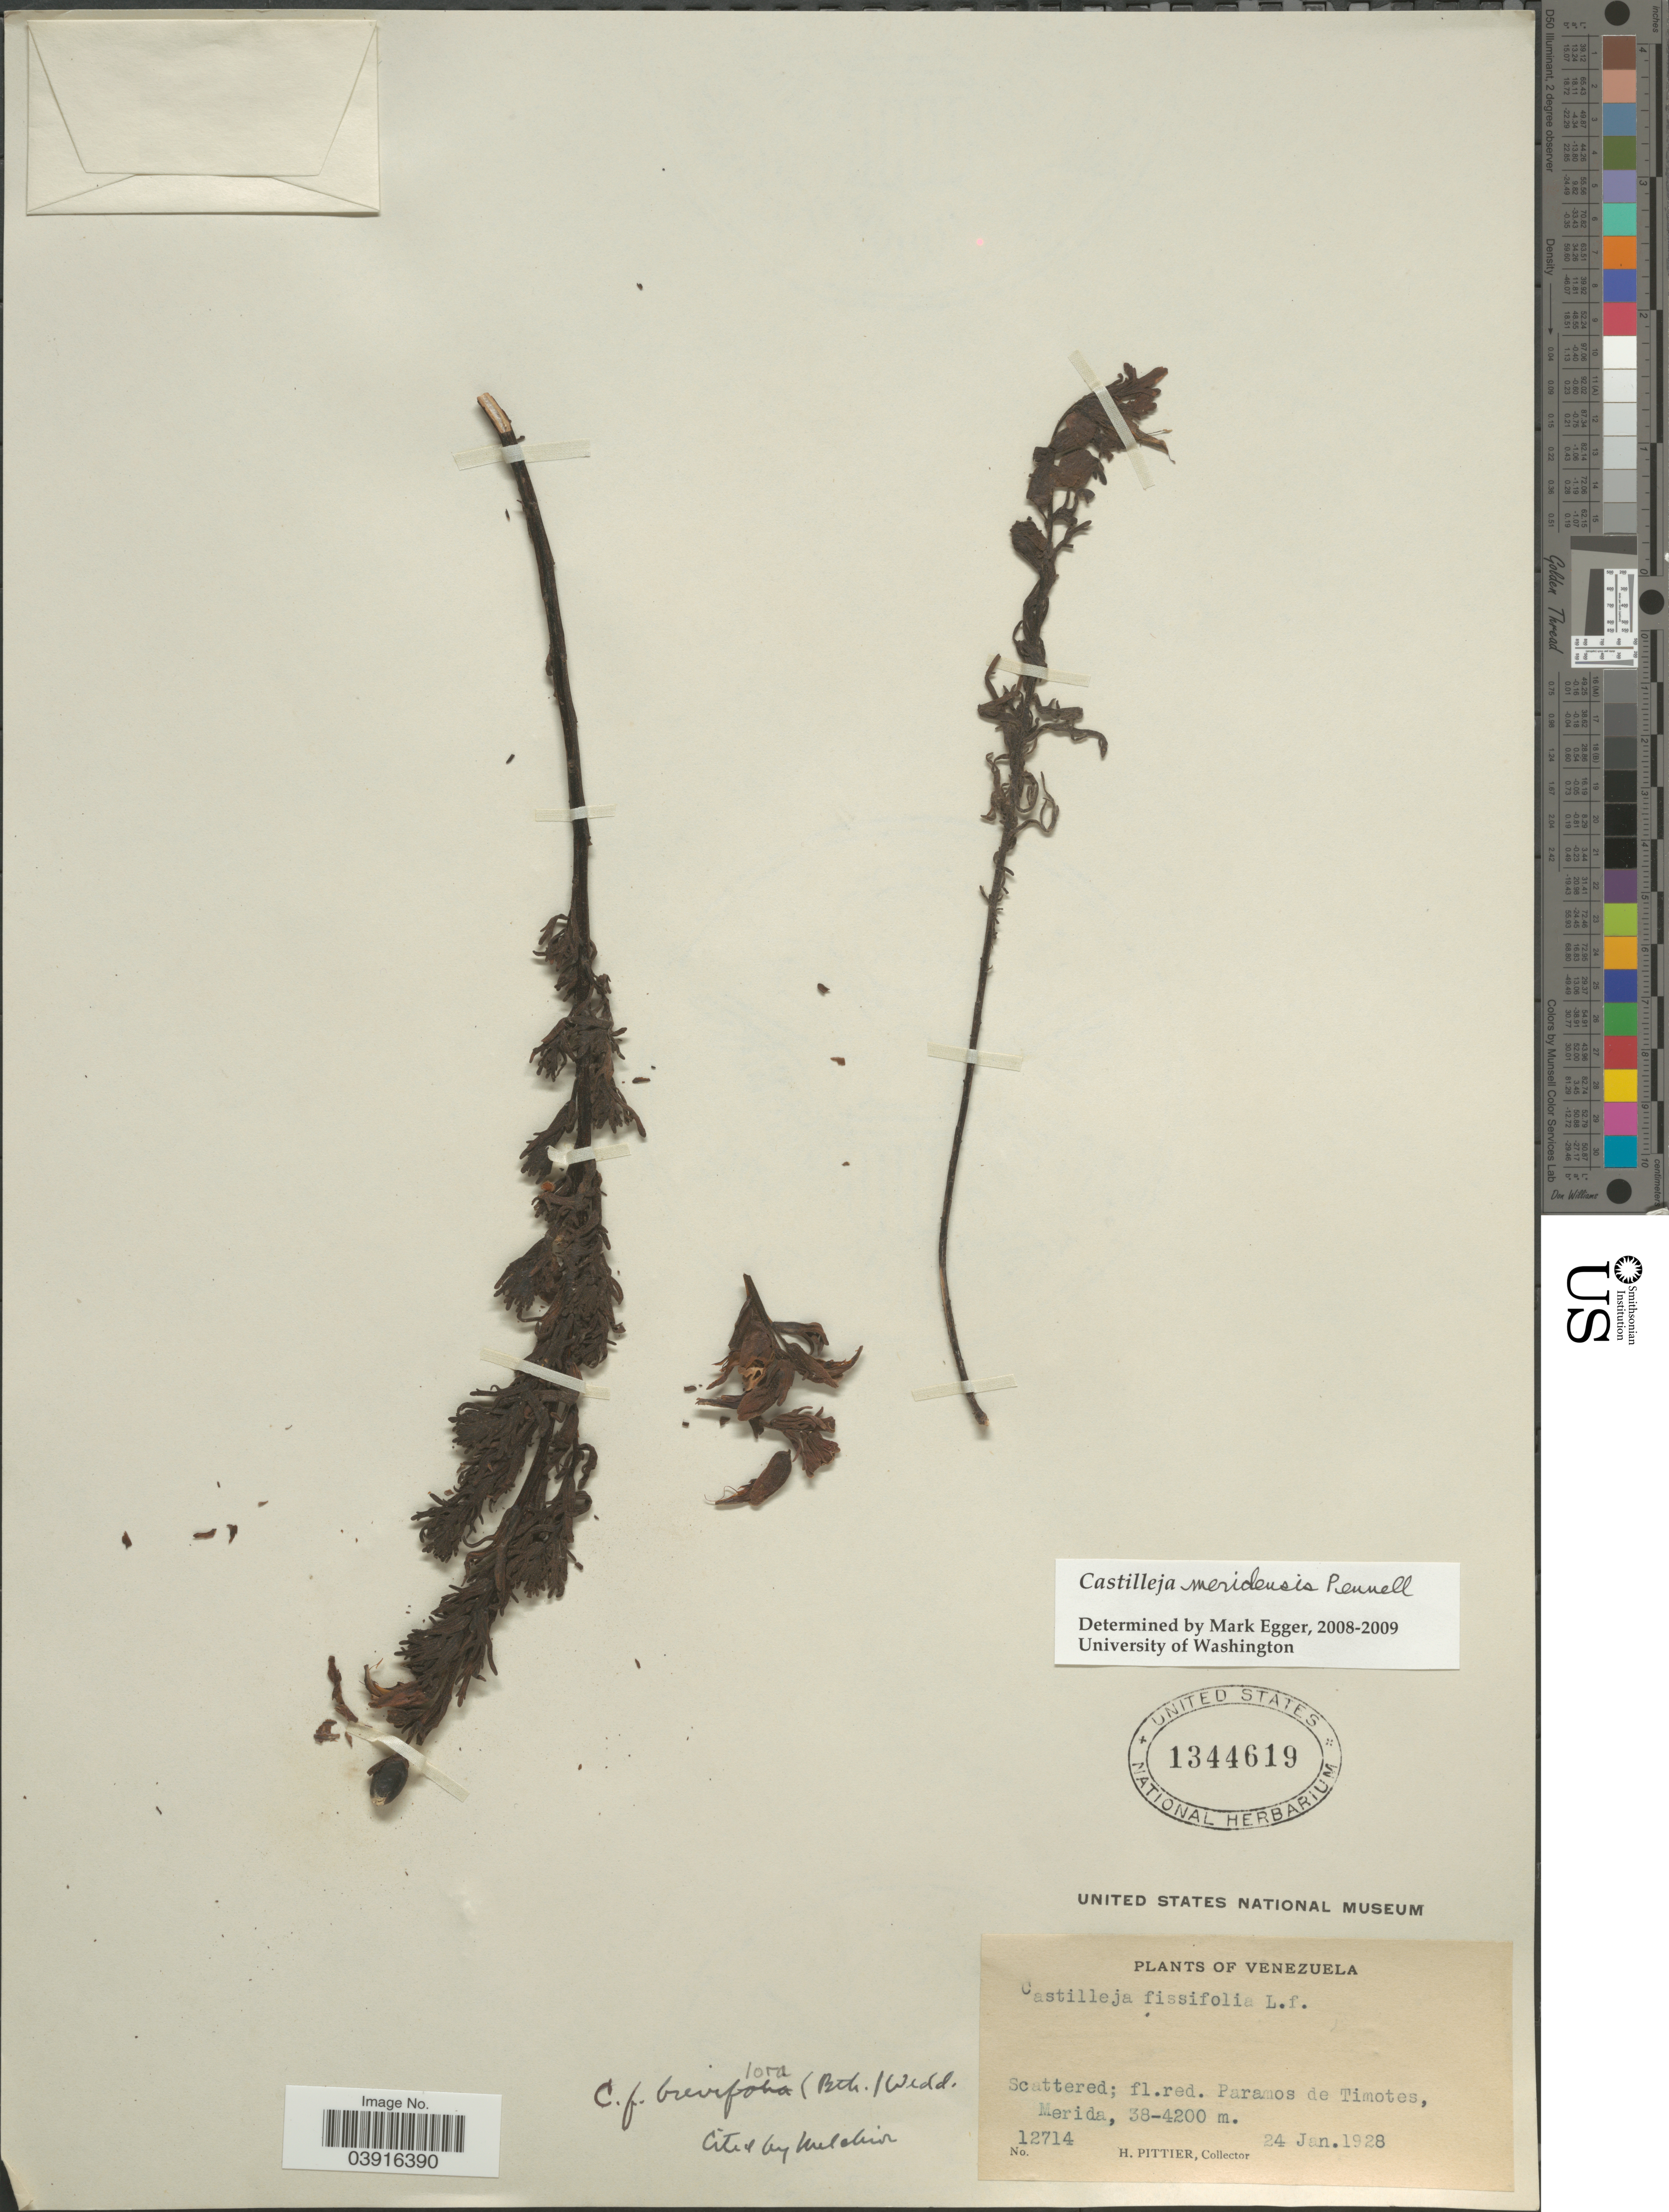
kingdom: Plantae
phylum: Tracheophyta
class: Magnoliopsida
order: Lamiales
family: Orobanchaceae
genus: Castilleja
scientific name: Castilleja meridensis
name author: Pennell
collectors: H. F. Pittier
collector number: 12714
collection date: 1928-01-24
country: Venezuela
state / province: Merida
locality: Paramos de Timotes.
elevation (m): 3800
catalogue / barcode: US 1344619